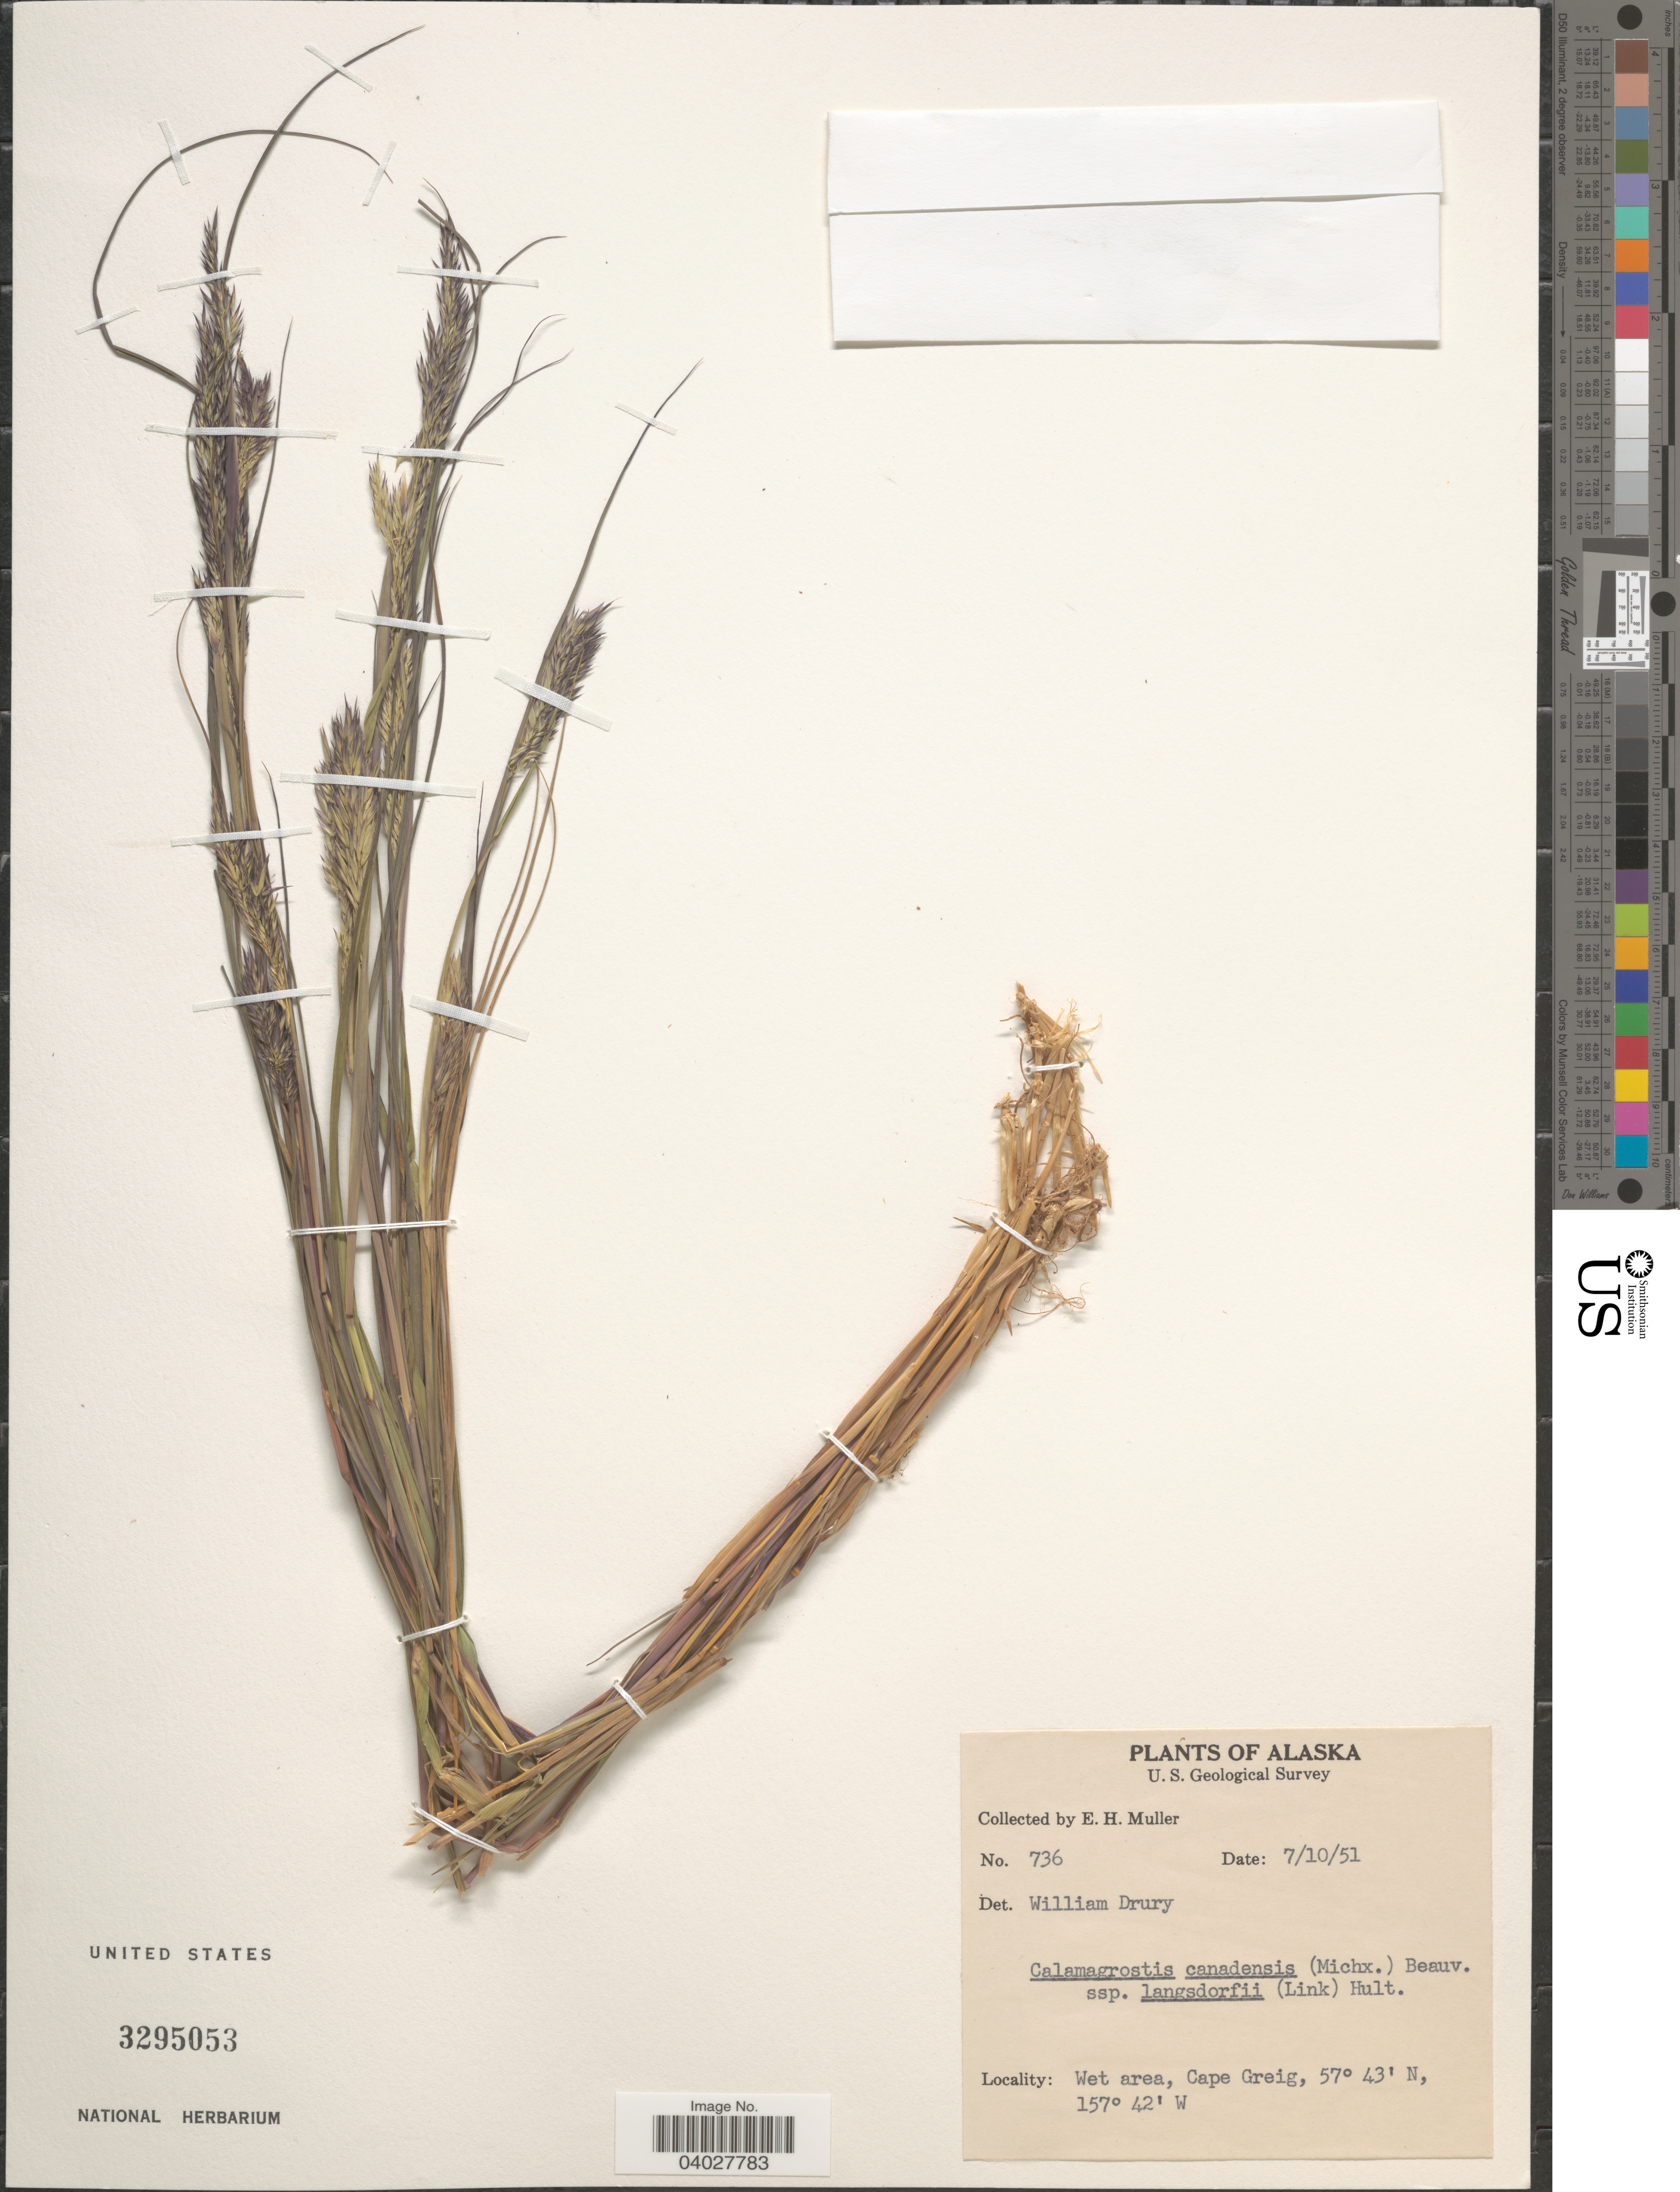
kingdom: Plantae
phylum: Tracheophyta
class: Liliopsida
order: Poales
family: Poaceae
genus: Calamagrostis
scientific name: Calamagrostis canadensis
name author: (Michx.) P. Beauv.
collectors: E. H. Muller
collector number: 736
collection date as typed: Transcribed d/m/y: 10/7/51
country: United States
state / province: Alaska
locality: Wet area, Cape Greig.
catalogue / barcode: US 3295053